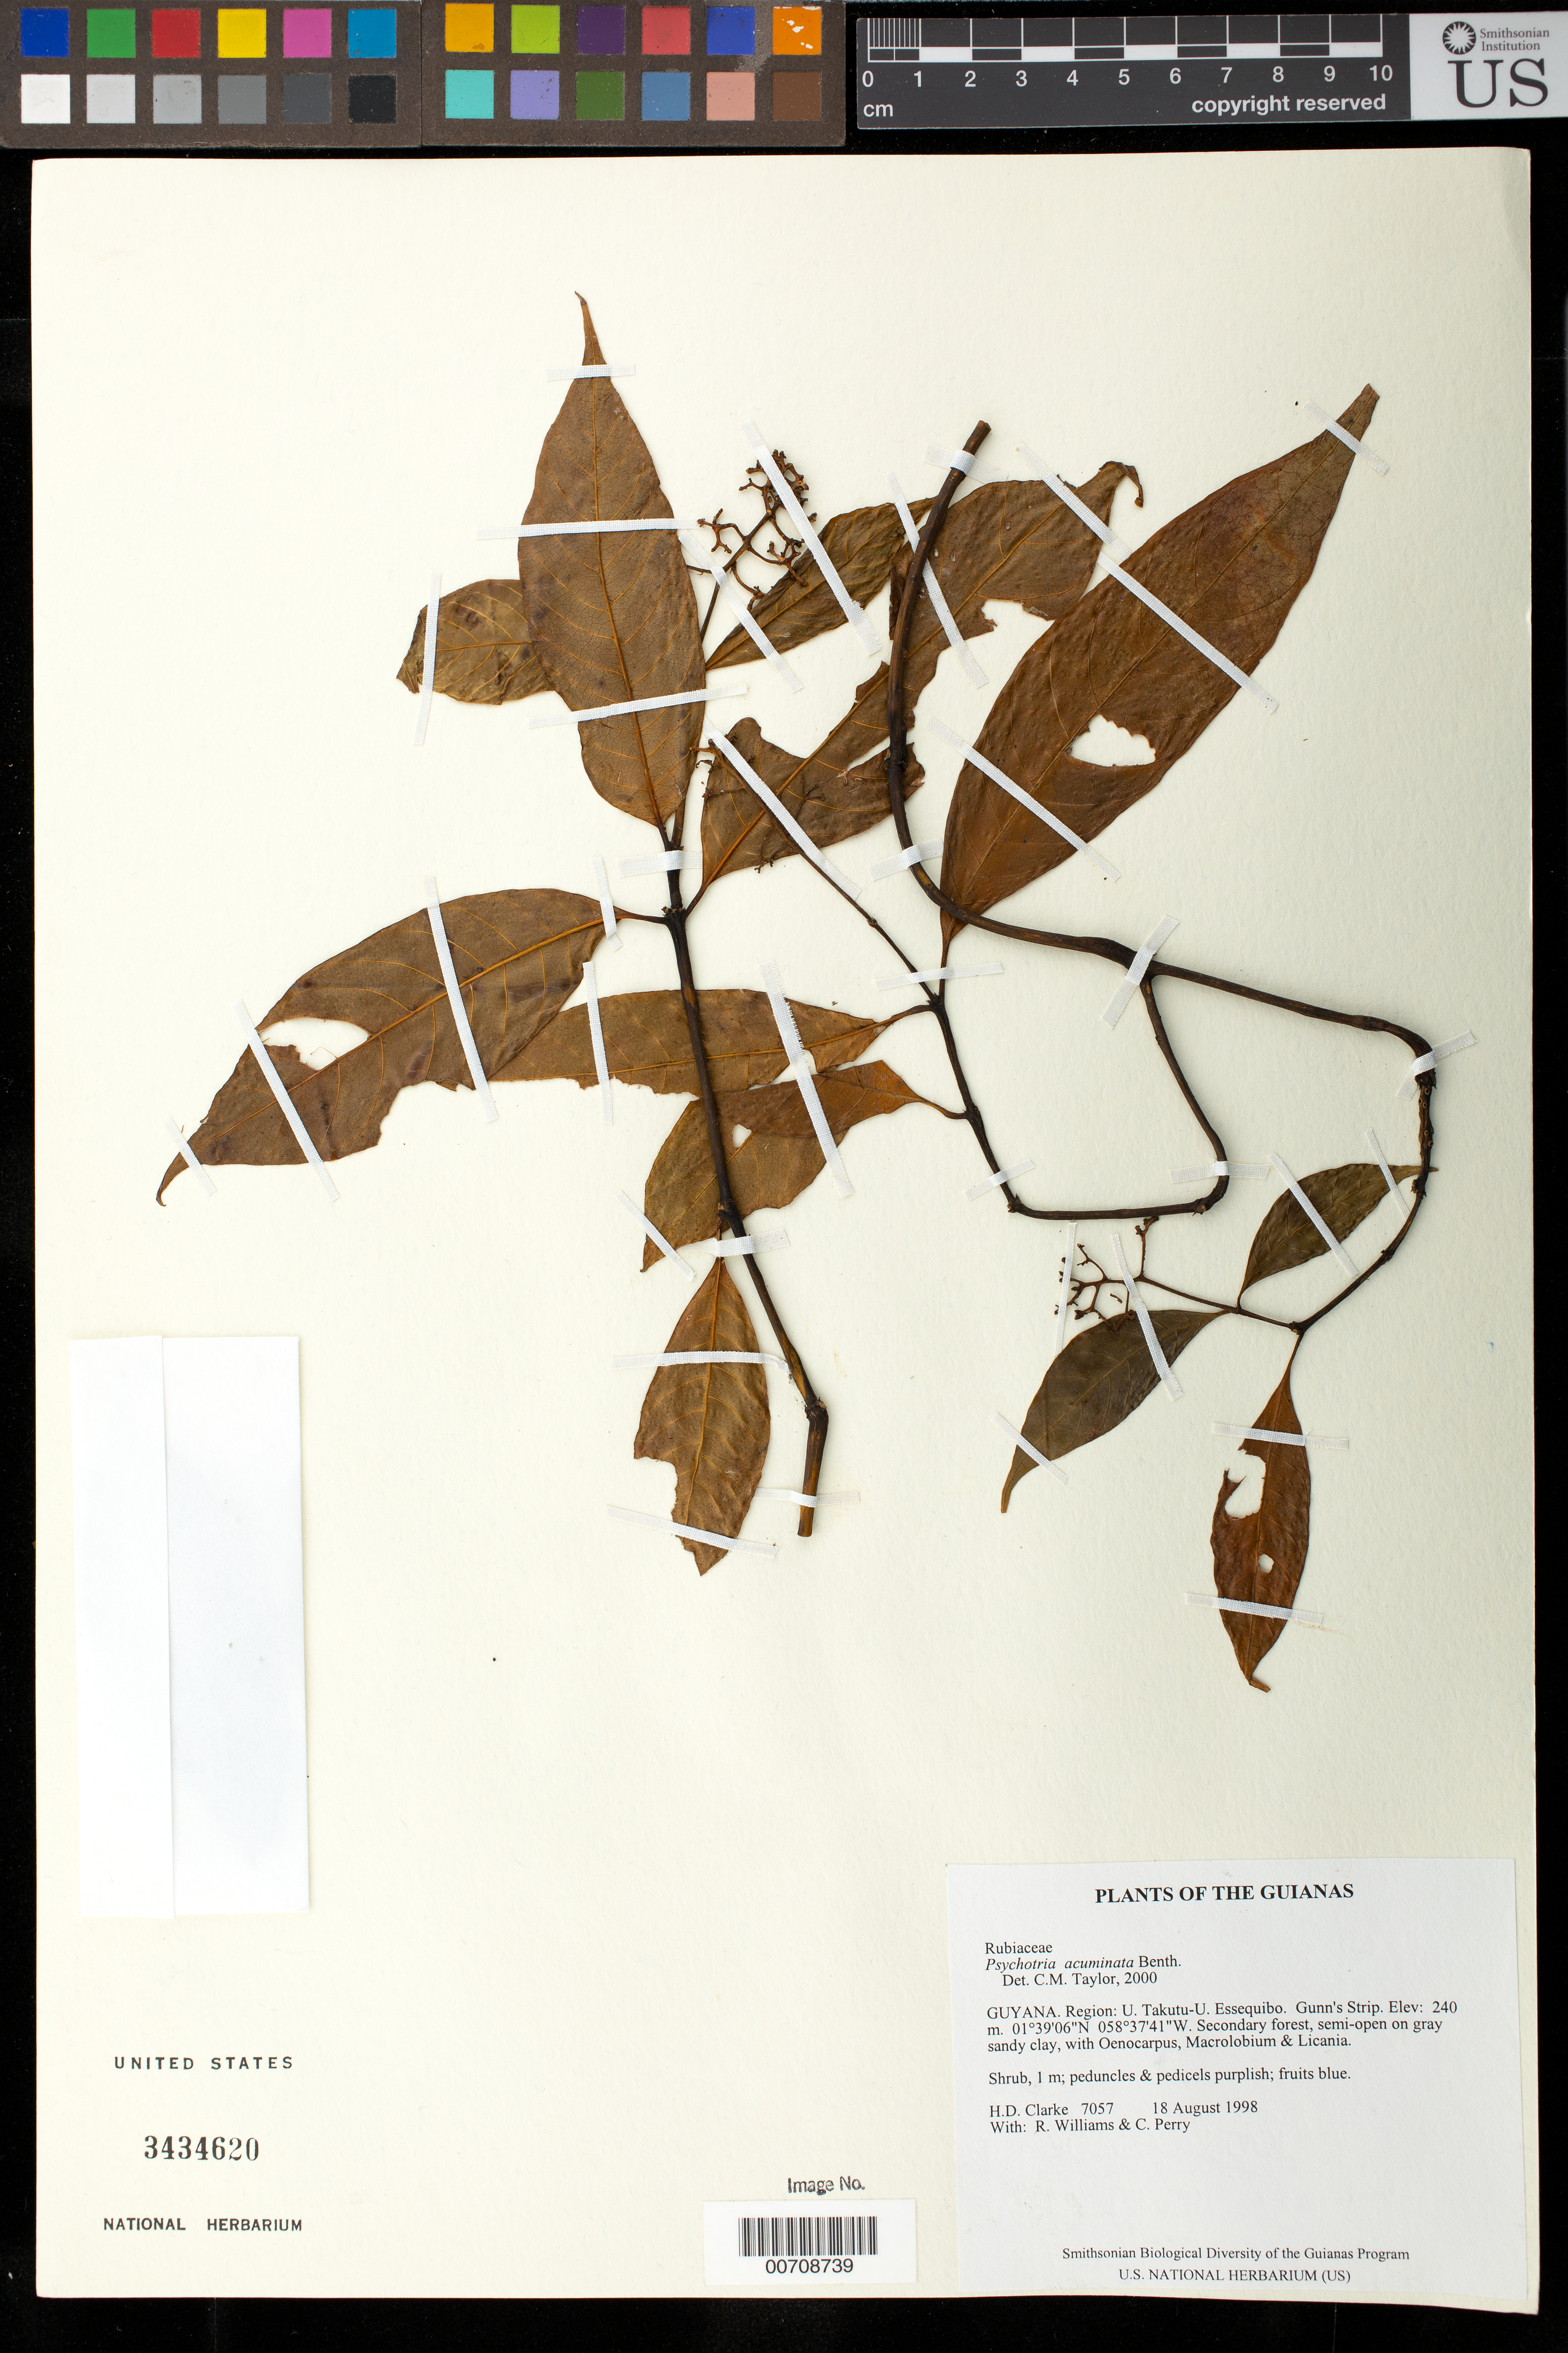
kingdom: Plantae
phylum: Tracheophyta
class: Magnoliopsida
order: Gentianales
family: Rubiaceae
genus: Palicourea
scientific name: Palicourea acuminata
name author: (Benth.) Borhidi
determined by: Kirkbride, J. H., Jr.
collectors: H. D. Clarke, R. Williams & C. Perry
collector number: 7057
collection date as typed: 18 August 1998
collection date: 1998-08-18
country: Guyana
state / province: U. Takutu-U. Essequibo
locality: Gunn's Strip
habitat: Secondary forest, semi-open on gray sandy clay, with Oenocarpus, Macrolobium & Licania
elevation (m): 240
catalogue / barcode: US 3434620